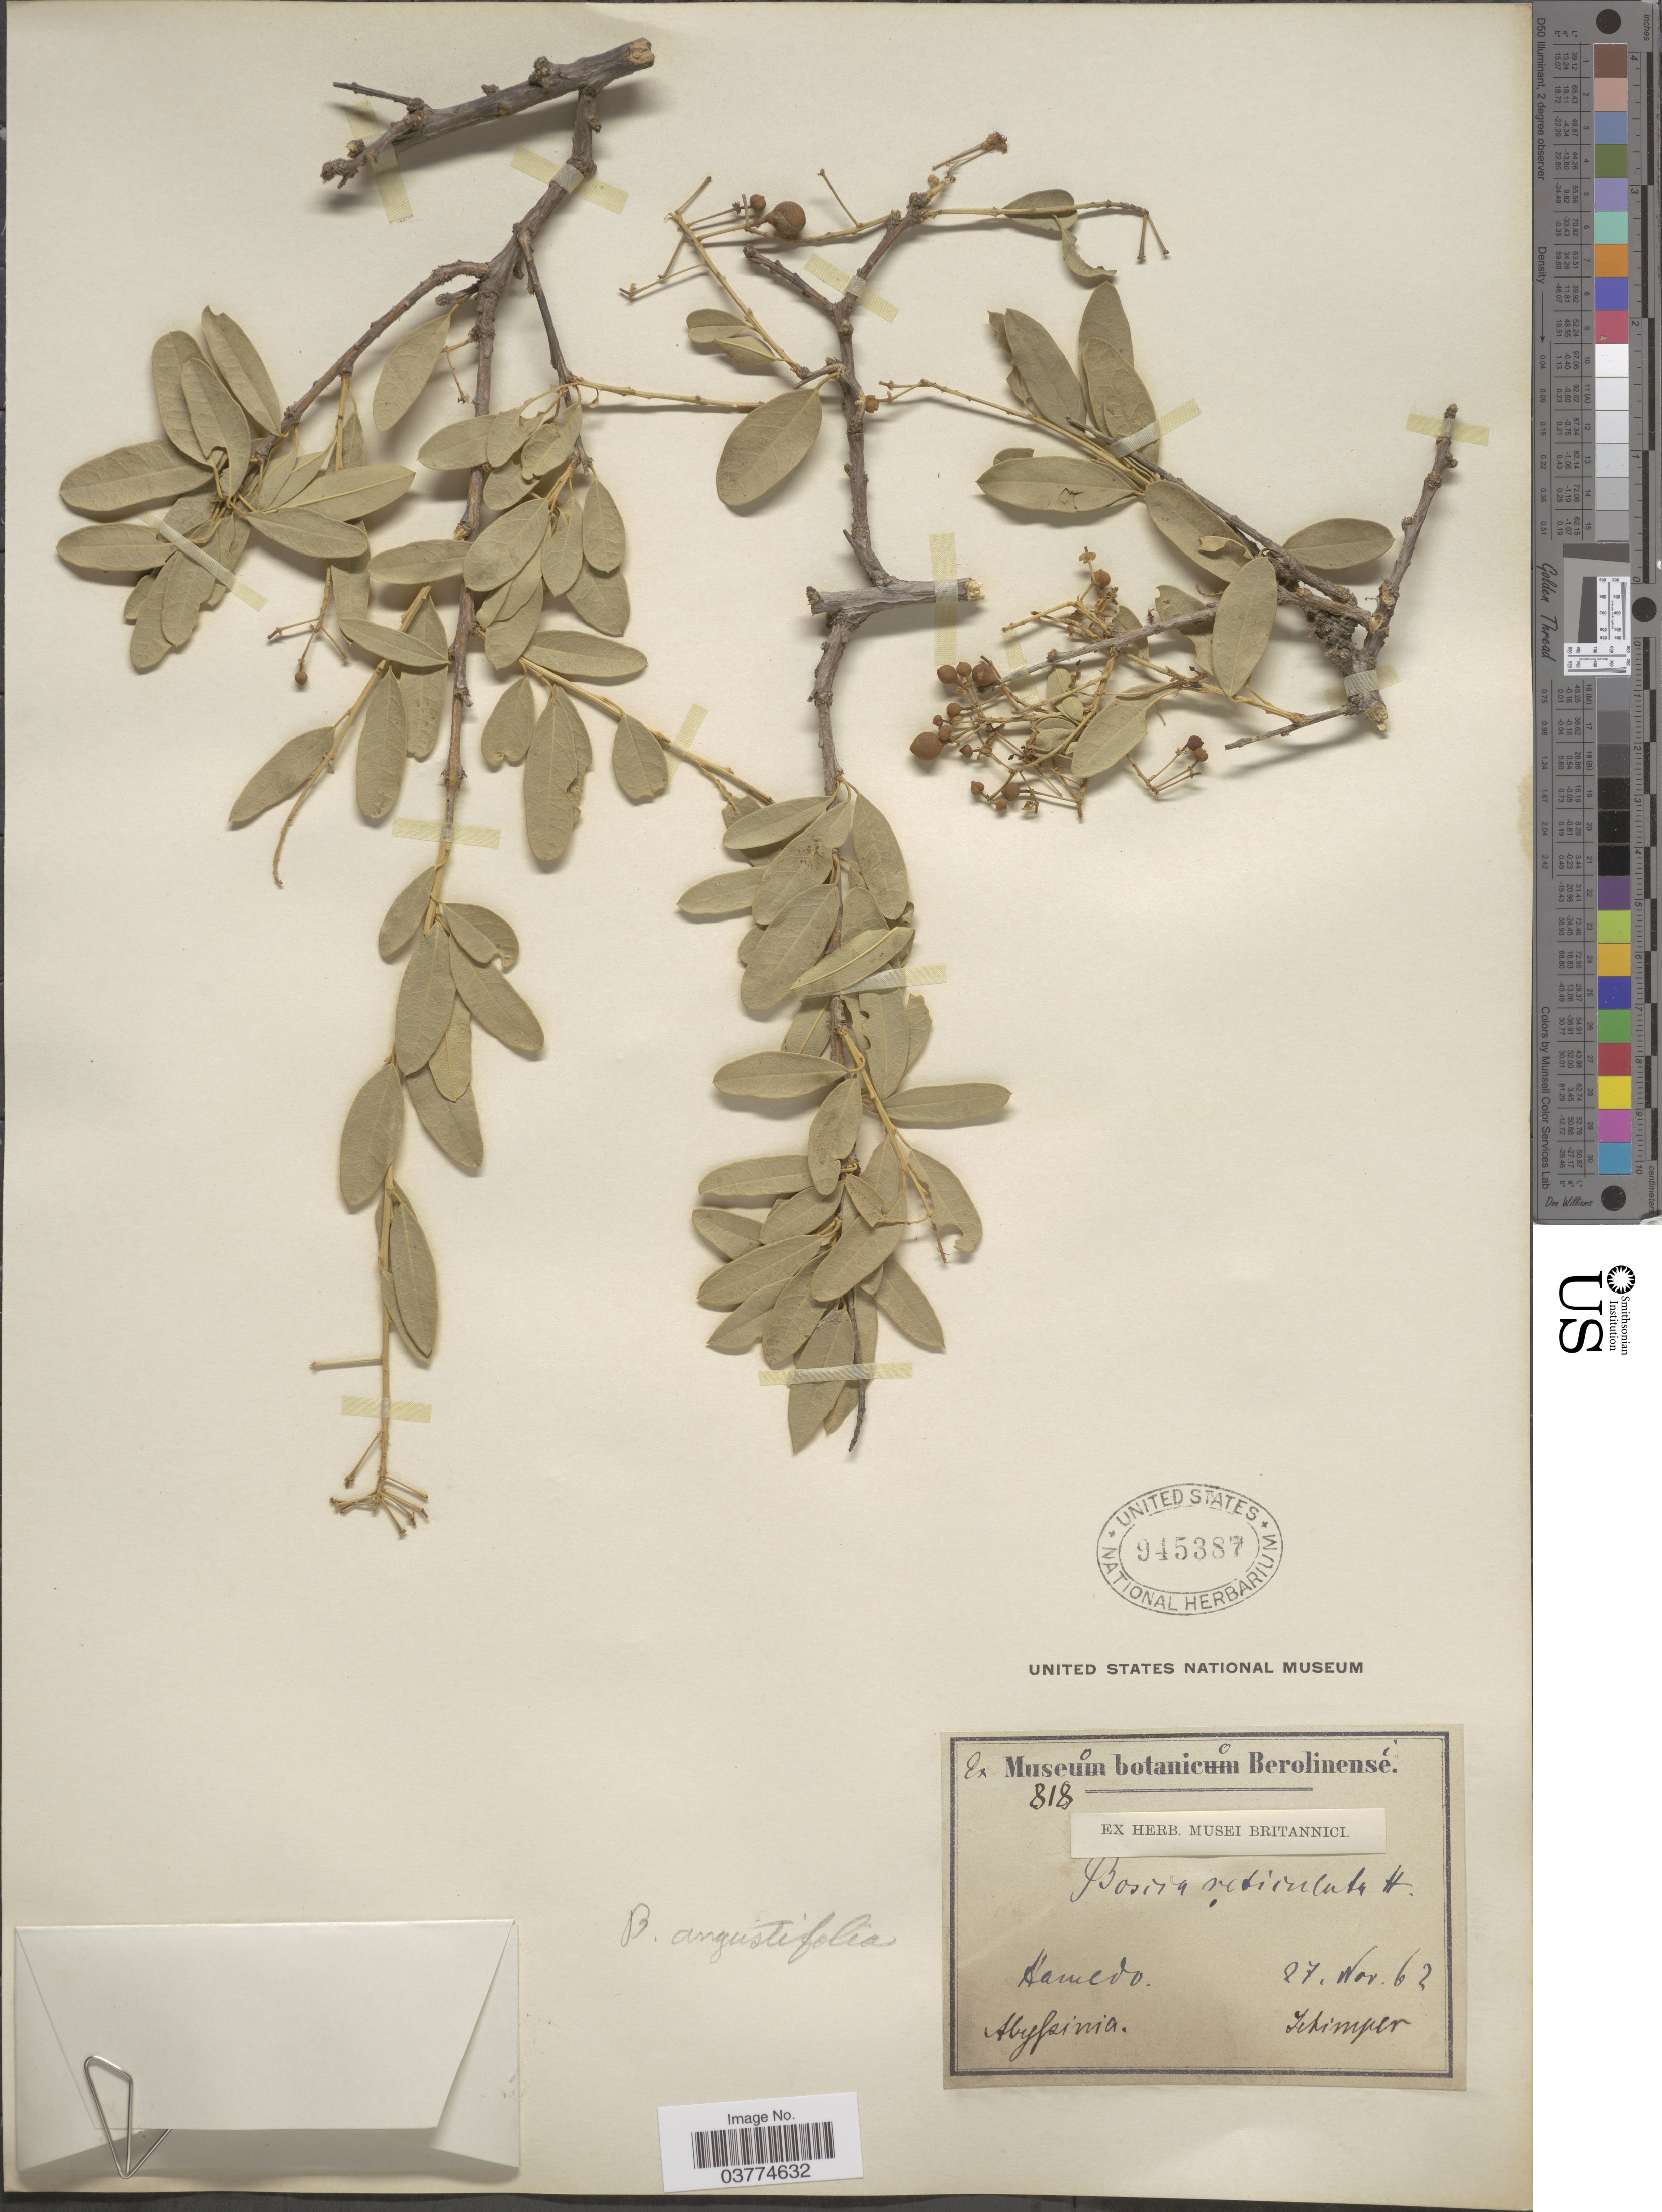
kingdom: Plantae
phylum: Tracheophyta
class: Magnoliopsida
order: Brassicales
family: Capparaceae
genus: Boscia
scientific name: Boscia angustifolia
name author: A. Rich.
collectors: -. Schimper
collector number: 818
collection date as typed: Transcribed d/m/y: 27/11/62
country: Ethiopia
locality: Hamedo. Abyssinia.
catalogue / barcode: US 945387